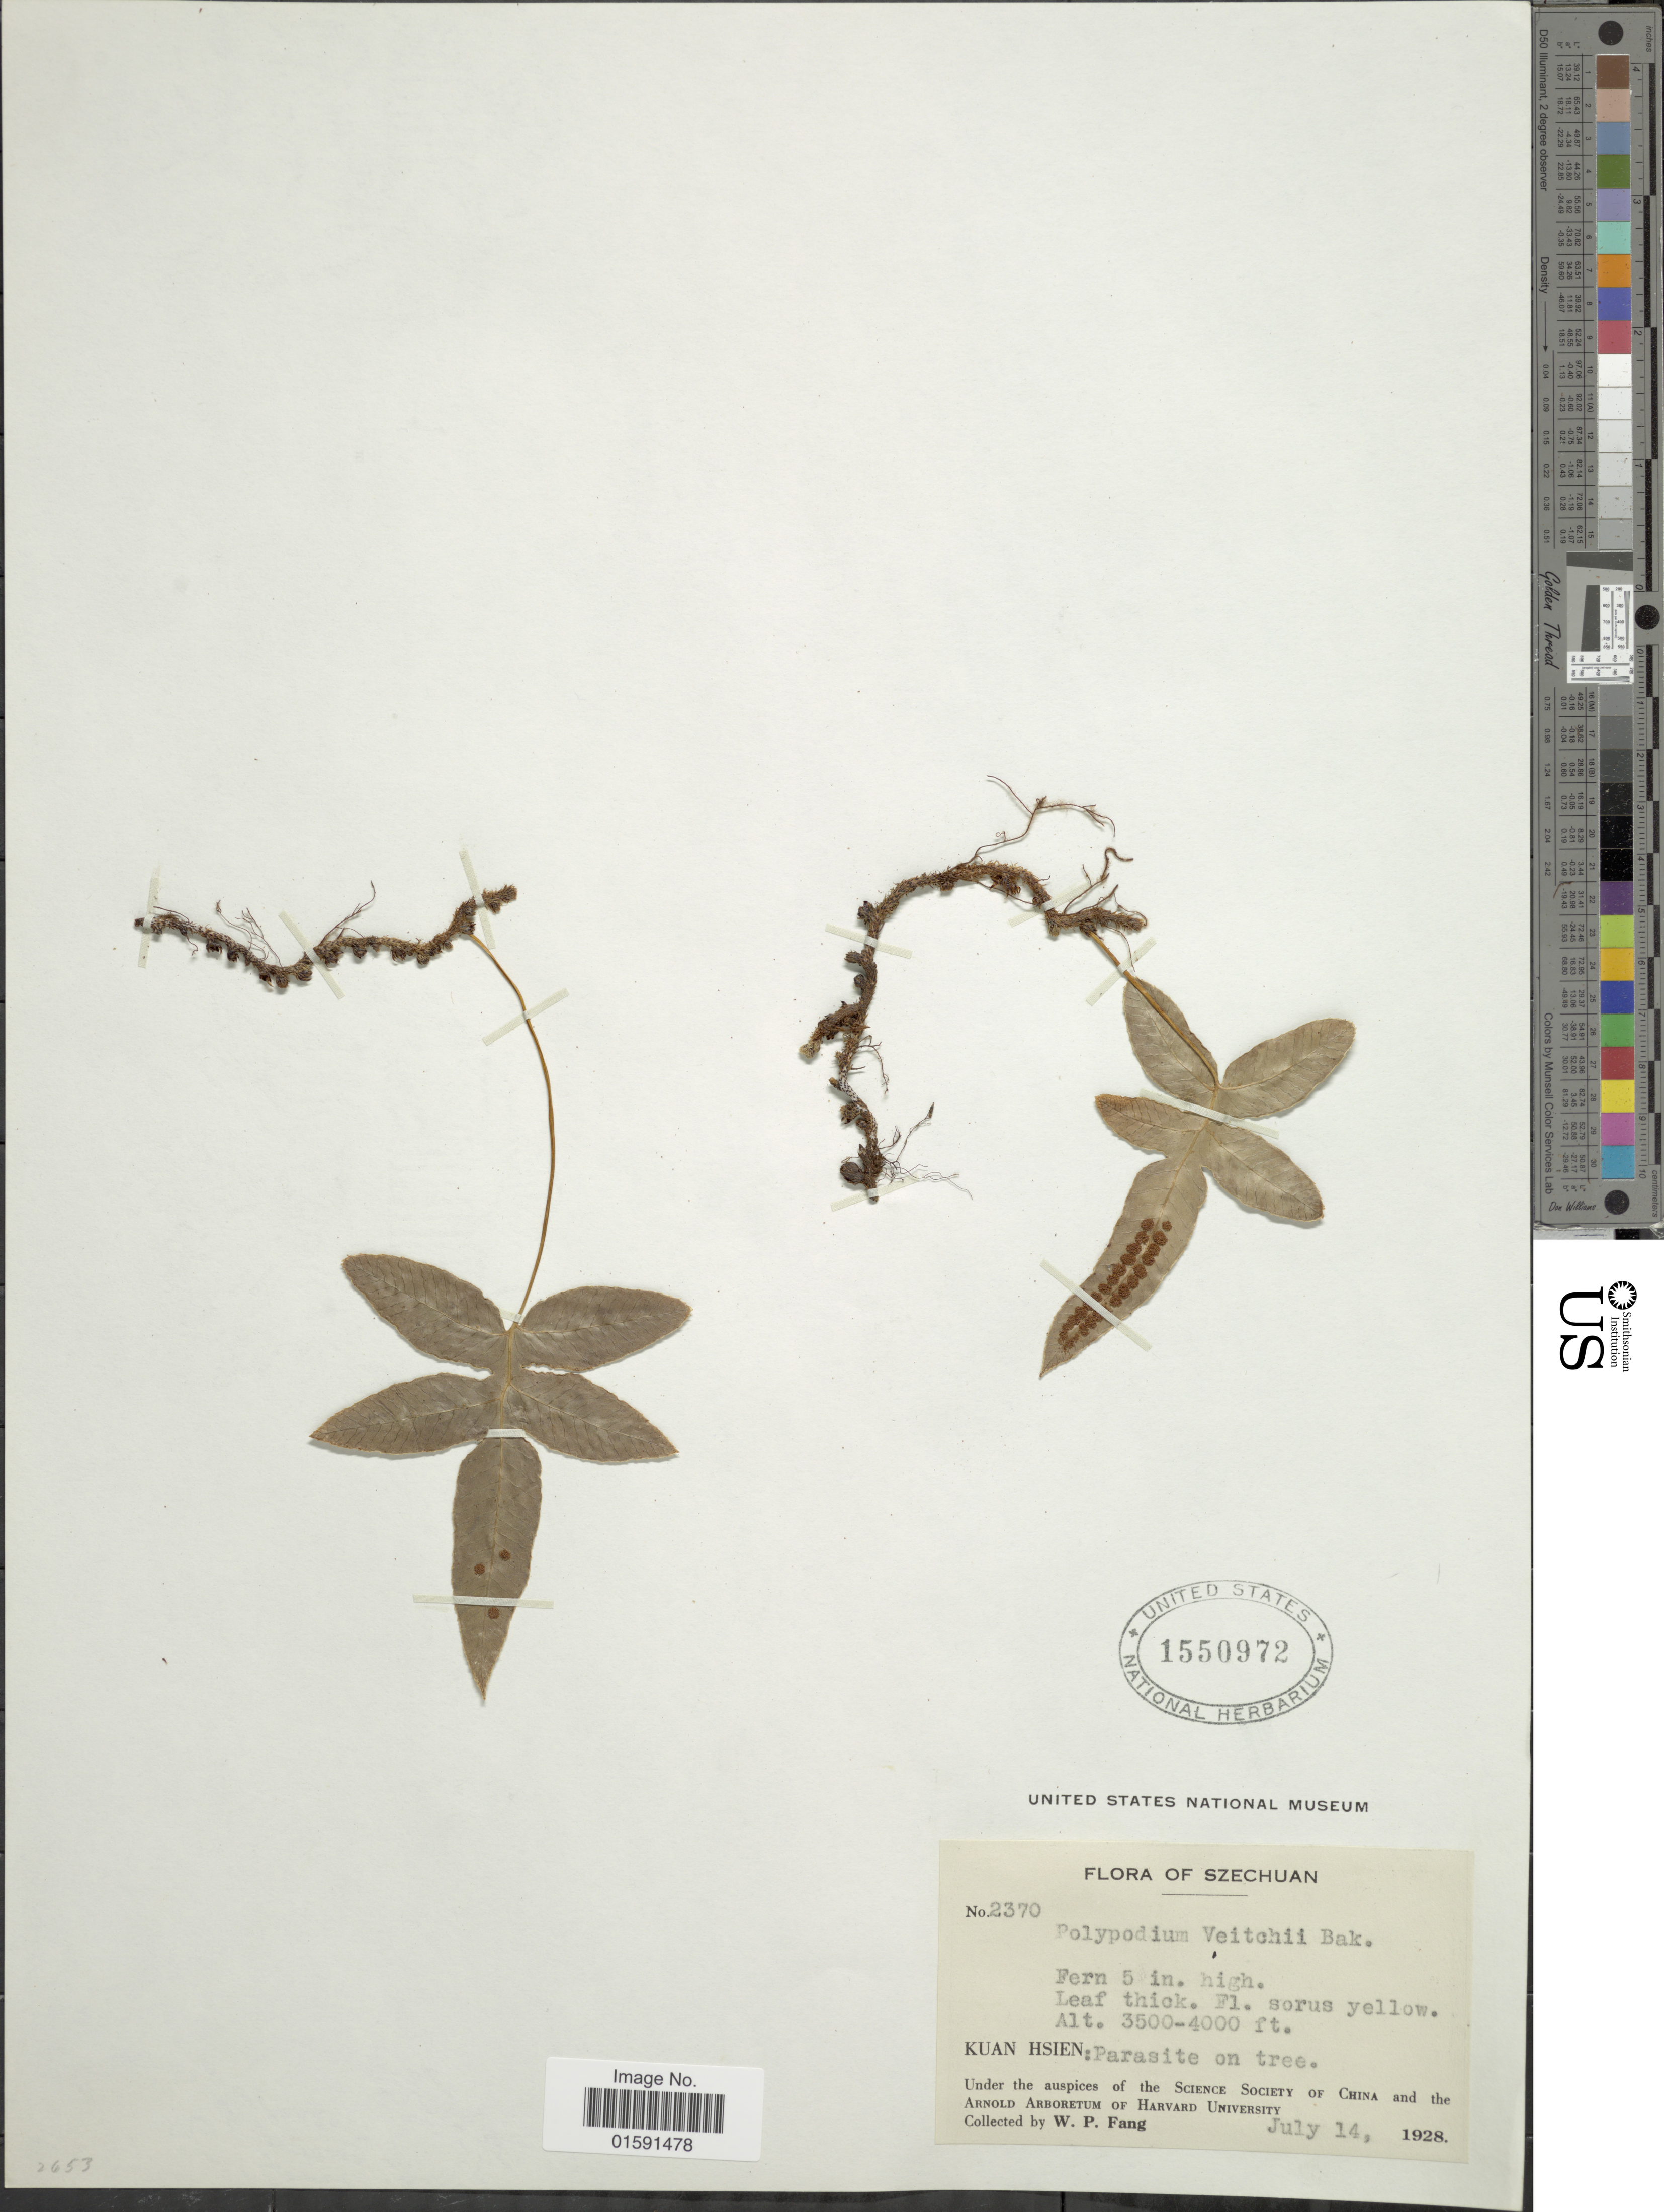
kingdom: Plantae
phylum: Tracheophyta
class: Polypodiopsida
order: Polypodiales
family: Polypodiaceae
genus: Selliguea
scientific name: Selliguea veitchii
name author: (Baker) H. Ohashi & K. Ohashi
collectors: W. P. Fang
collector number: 2370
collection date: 1928-07-14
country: China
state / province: Sichuan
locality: Szechuan. Kuan Hsien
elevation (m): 1067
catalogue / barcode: US 1550972